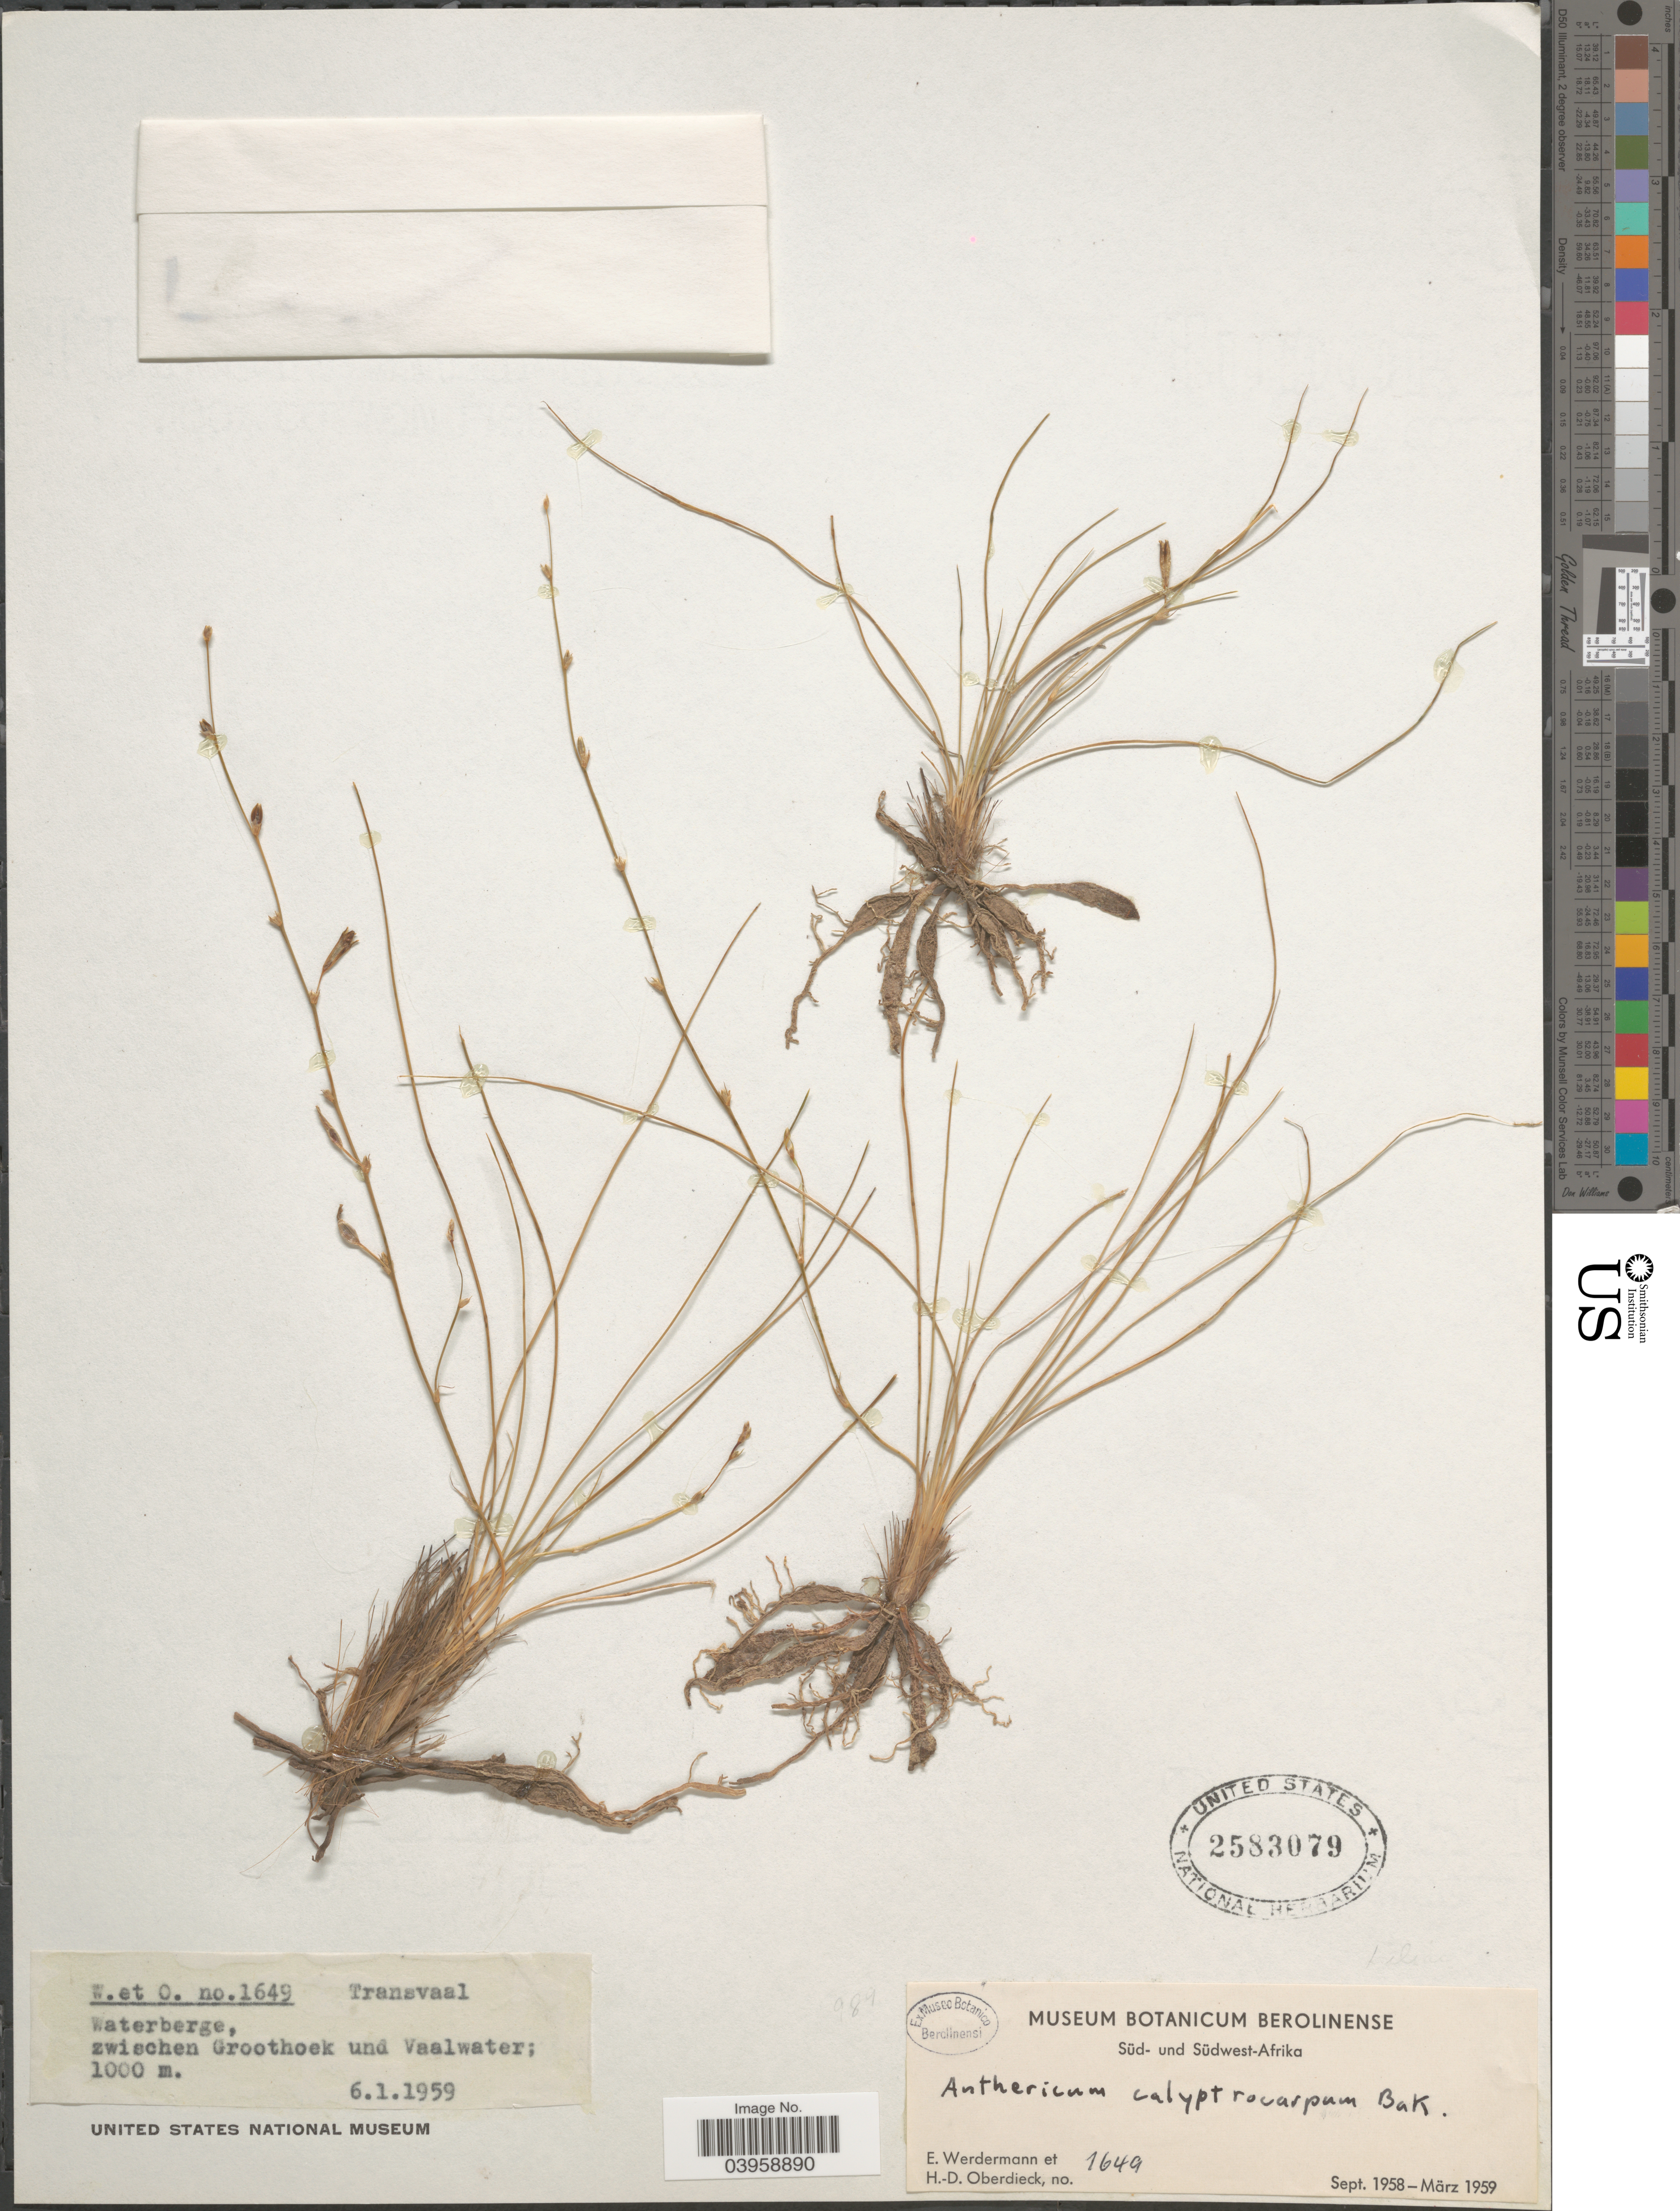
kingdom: Plantae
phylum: Tracheophyta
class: Liliopsida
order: Asparagales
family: Asparagaceae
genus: Anthericum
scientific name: Anthericum calyptrocarpum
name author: Baker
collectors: E. Werdermann & H. Oberdieck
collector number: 1649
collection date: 1959-01-06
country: South Africa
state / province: Limpopo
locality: Transvaal. Waterberge, zwischen Groothoek und Vaalwater.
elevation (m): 1000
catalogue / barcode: US 2583079